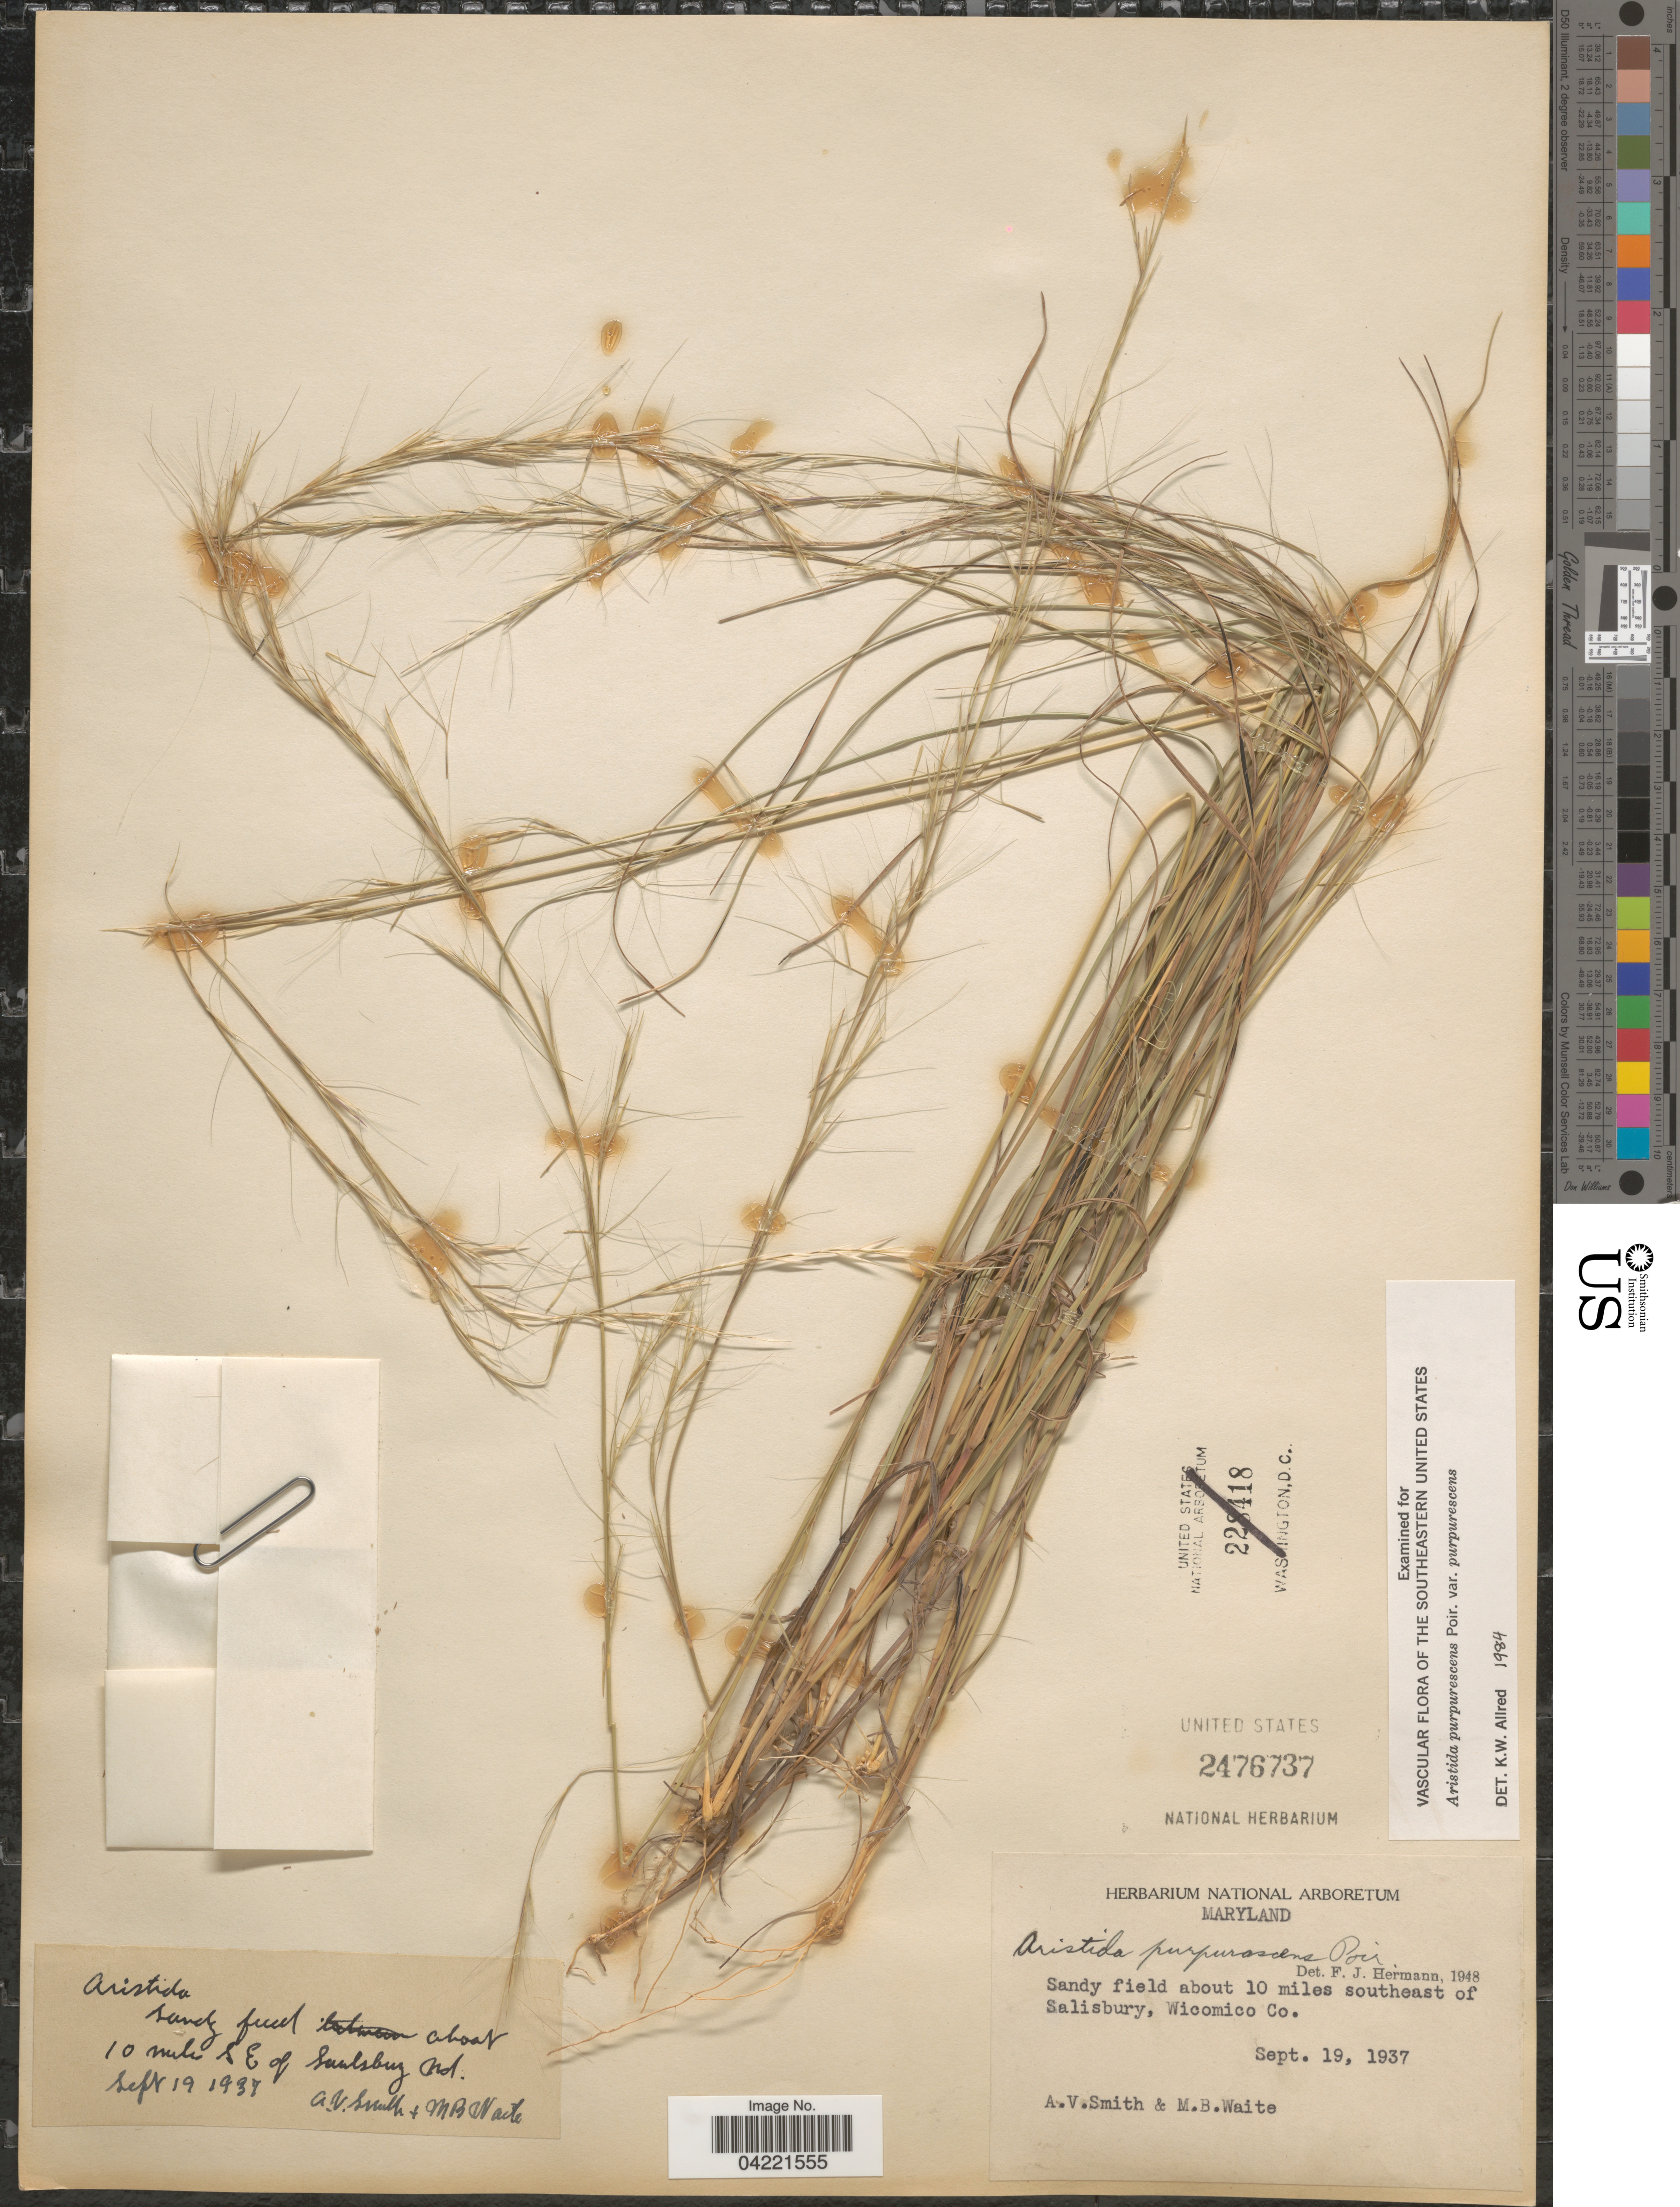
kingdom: Plantae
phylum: Tracheophyta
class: Liliopsida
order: Poales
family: Poaceae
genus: Aristida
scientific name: Aristida purpurascens var. purpurescens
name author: Poir.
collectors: A. V. P. Smith & M. B. Waite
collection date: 1937-09-19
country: United States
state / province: Maryland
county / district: Wicomico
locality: Sandy field about 10 miles southeast of Salisbury, Wicomico Co.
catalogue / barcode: US 2476737